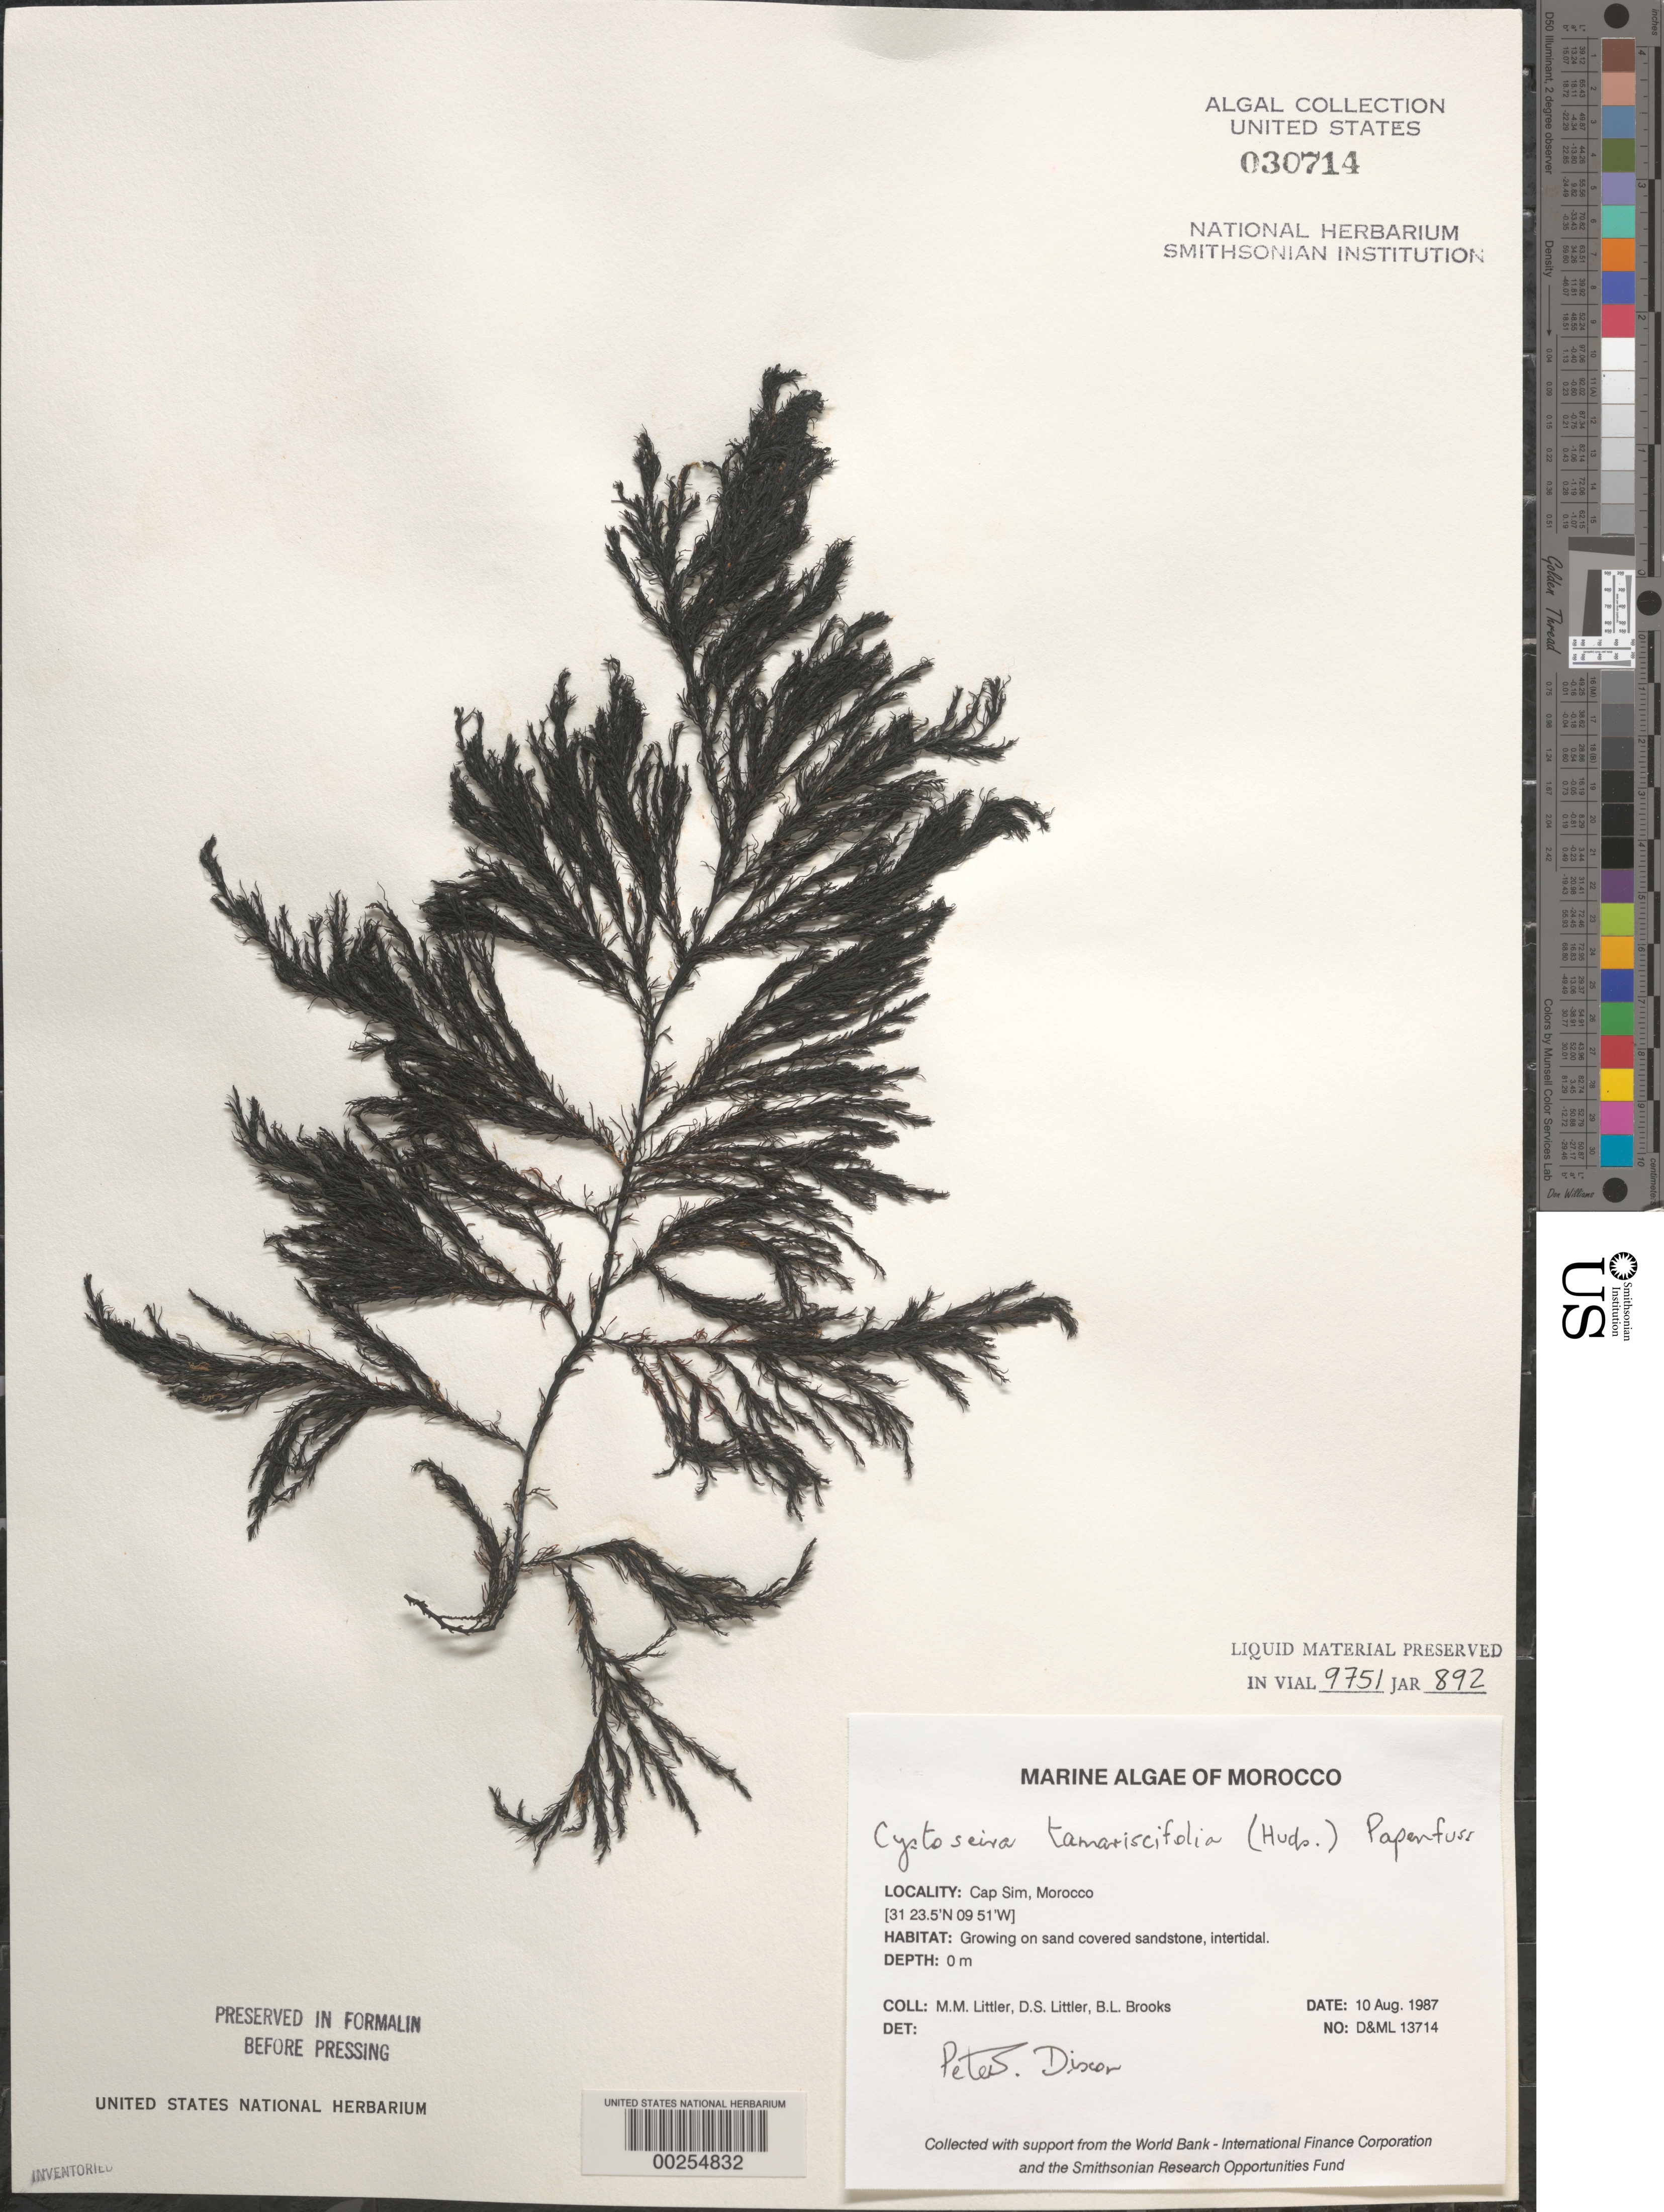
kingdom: Chromista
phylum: Ochrophyta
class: Phaeophyceae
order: Fucales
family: Sargassaceae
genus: Cystoseira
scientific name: Cystoseira tamariscifolia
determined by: Dixon, P. S.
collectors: M. M. Littler, D. S. Littler & B. Brooks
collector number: D&ML 13714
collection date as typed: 10 Aug 1987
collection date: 1987-08-10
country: Morocco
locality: Cap Sim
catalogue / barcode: US 30714